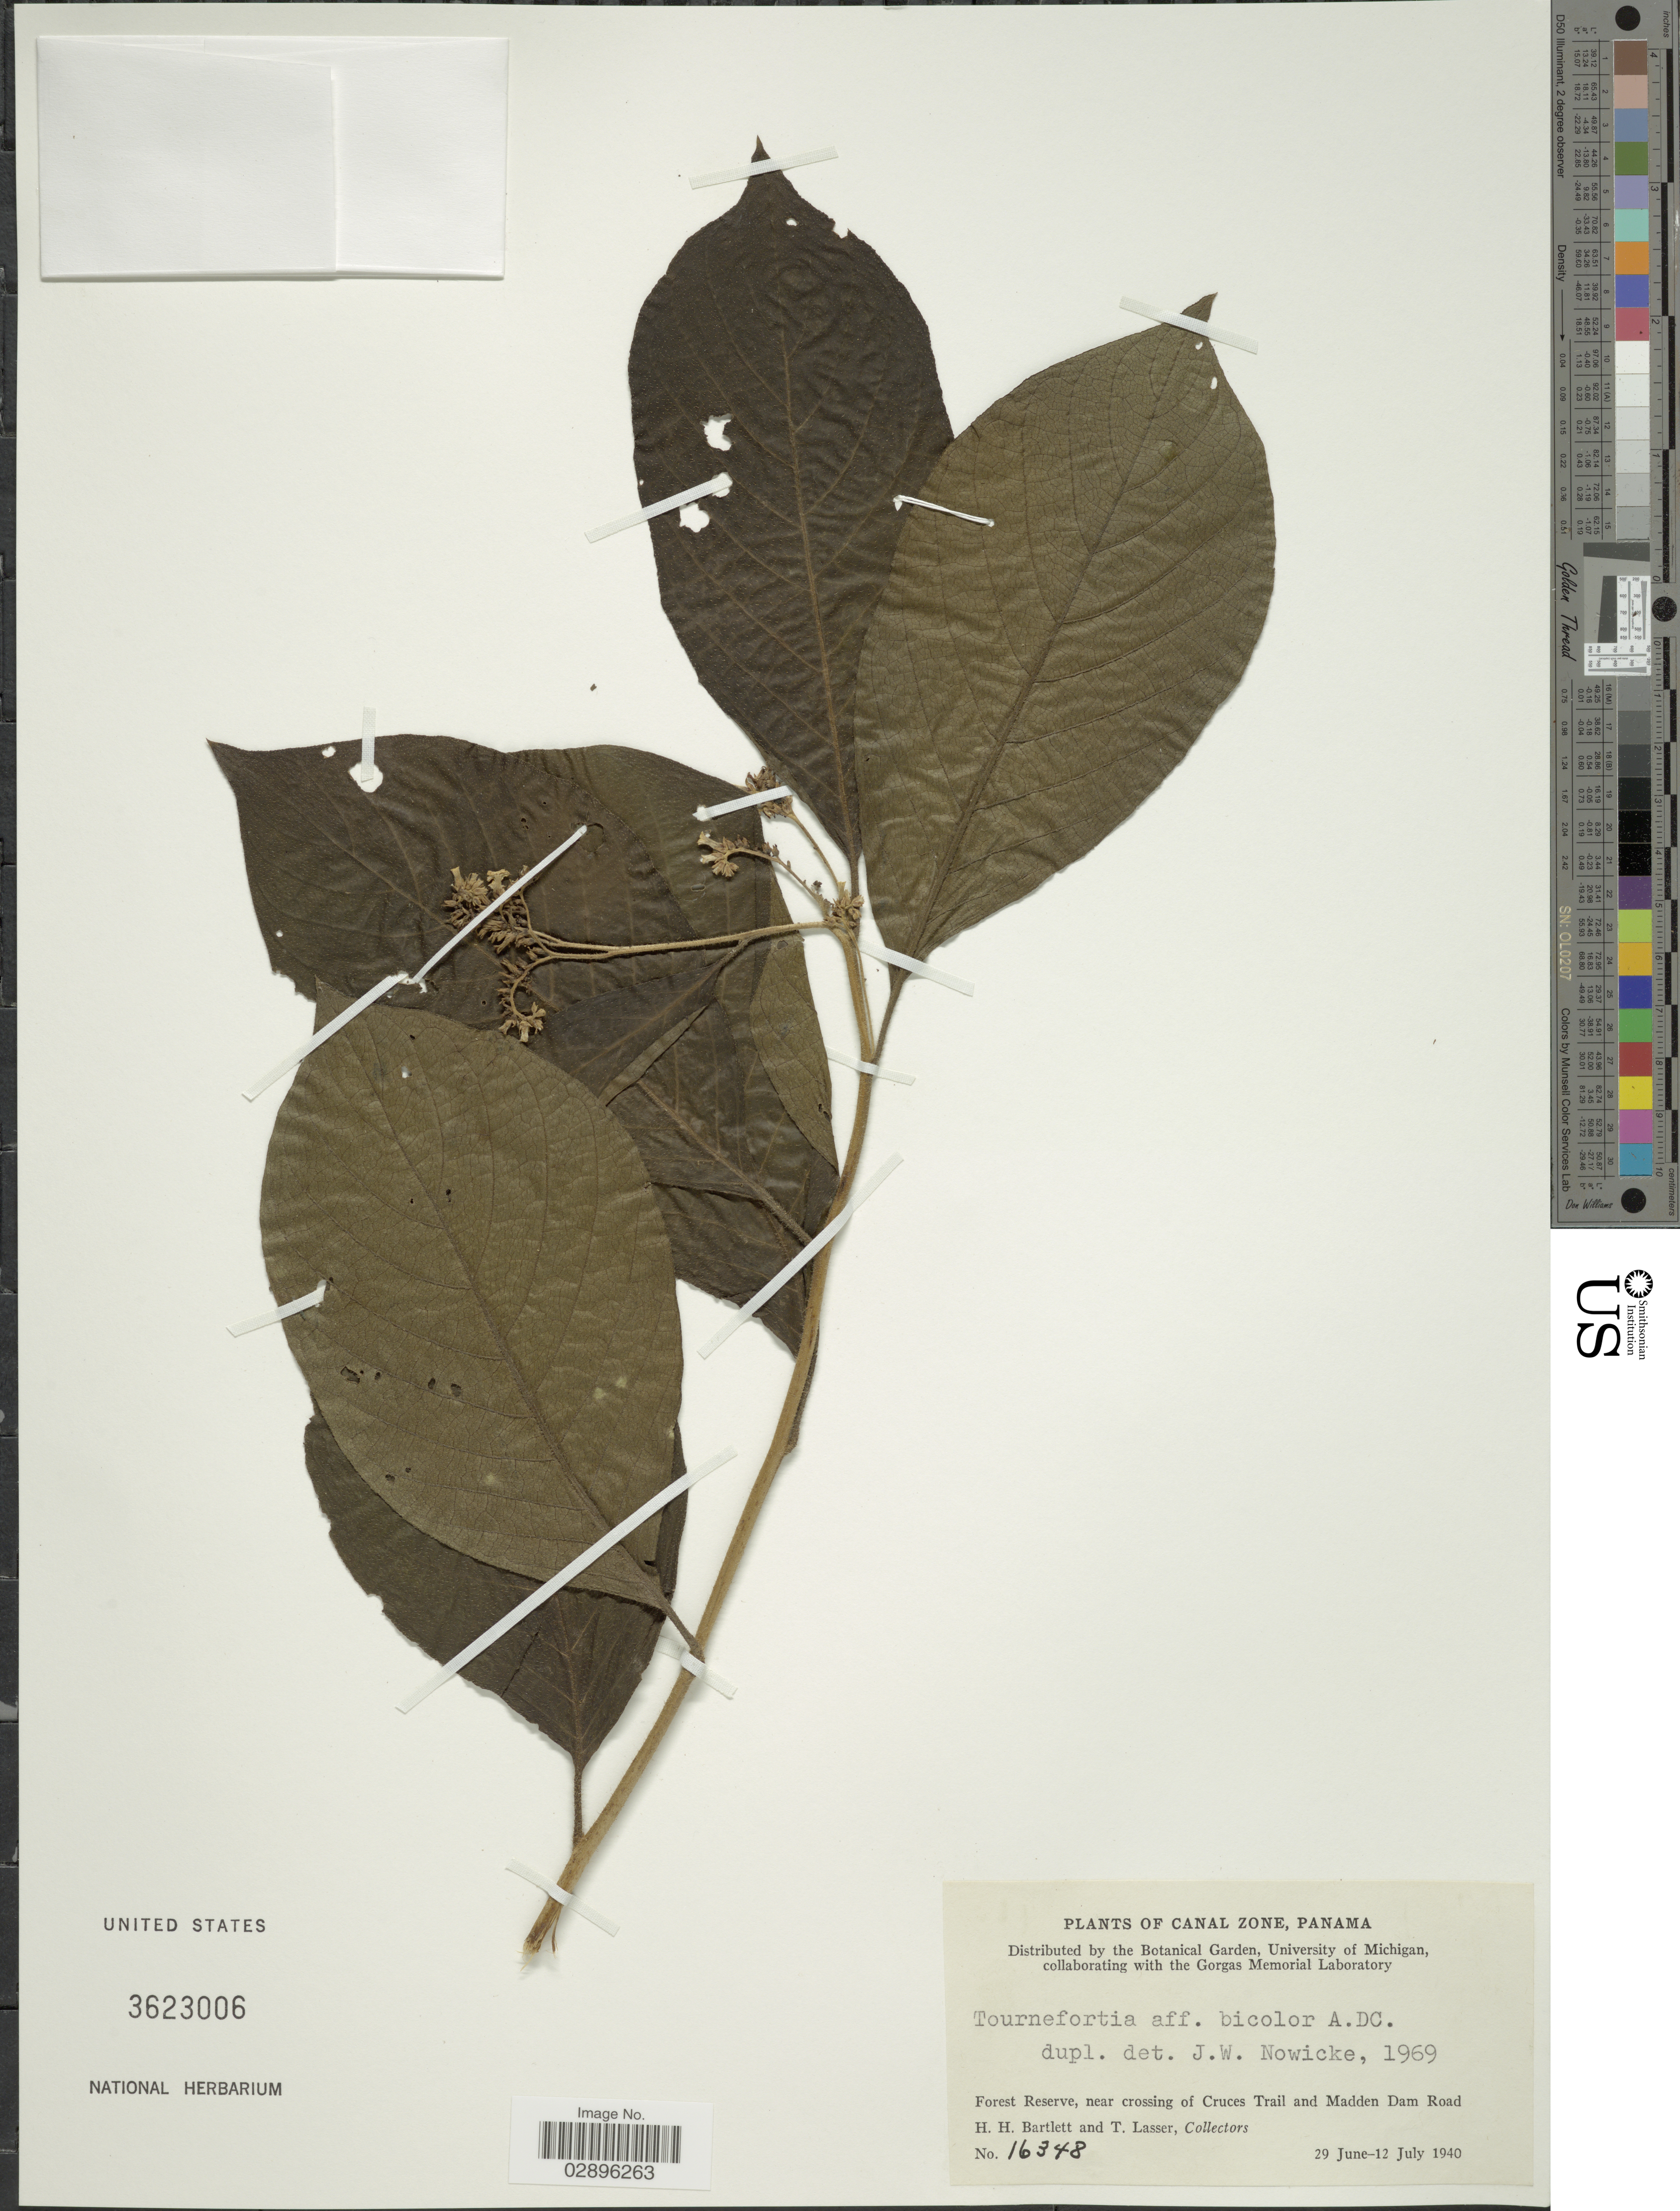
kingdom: Plantae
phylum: Tracheophyta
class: Magnoliopsida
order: Boraginales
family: Heliotropiaceae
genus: Tournefortia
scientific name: Tournefortia bicolor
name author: Sw.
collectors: H. H. Bartlett & T. Lasser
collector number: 16348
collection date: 1940-06-29/1940-07-12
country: Panama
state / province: Colón / Panamá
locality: Canal Zone. Forest Reserve, near crossing of Cruces Trail and Madden Dam Road.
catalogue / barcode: US 3623006